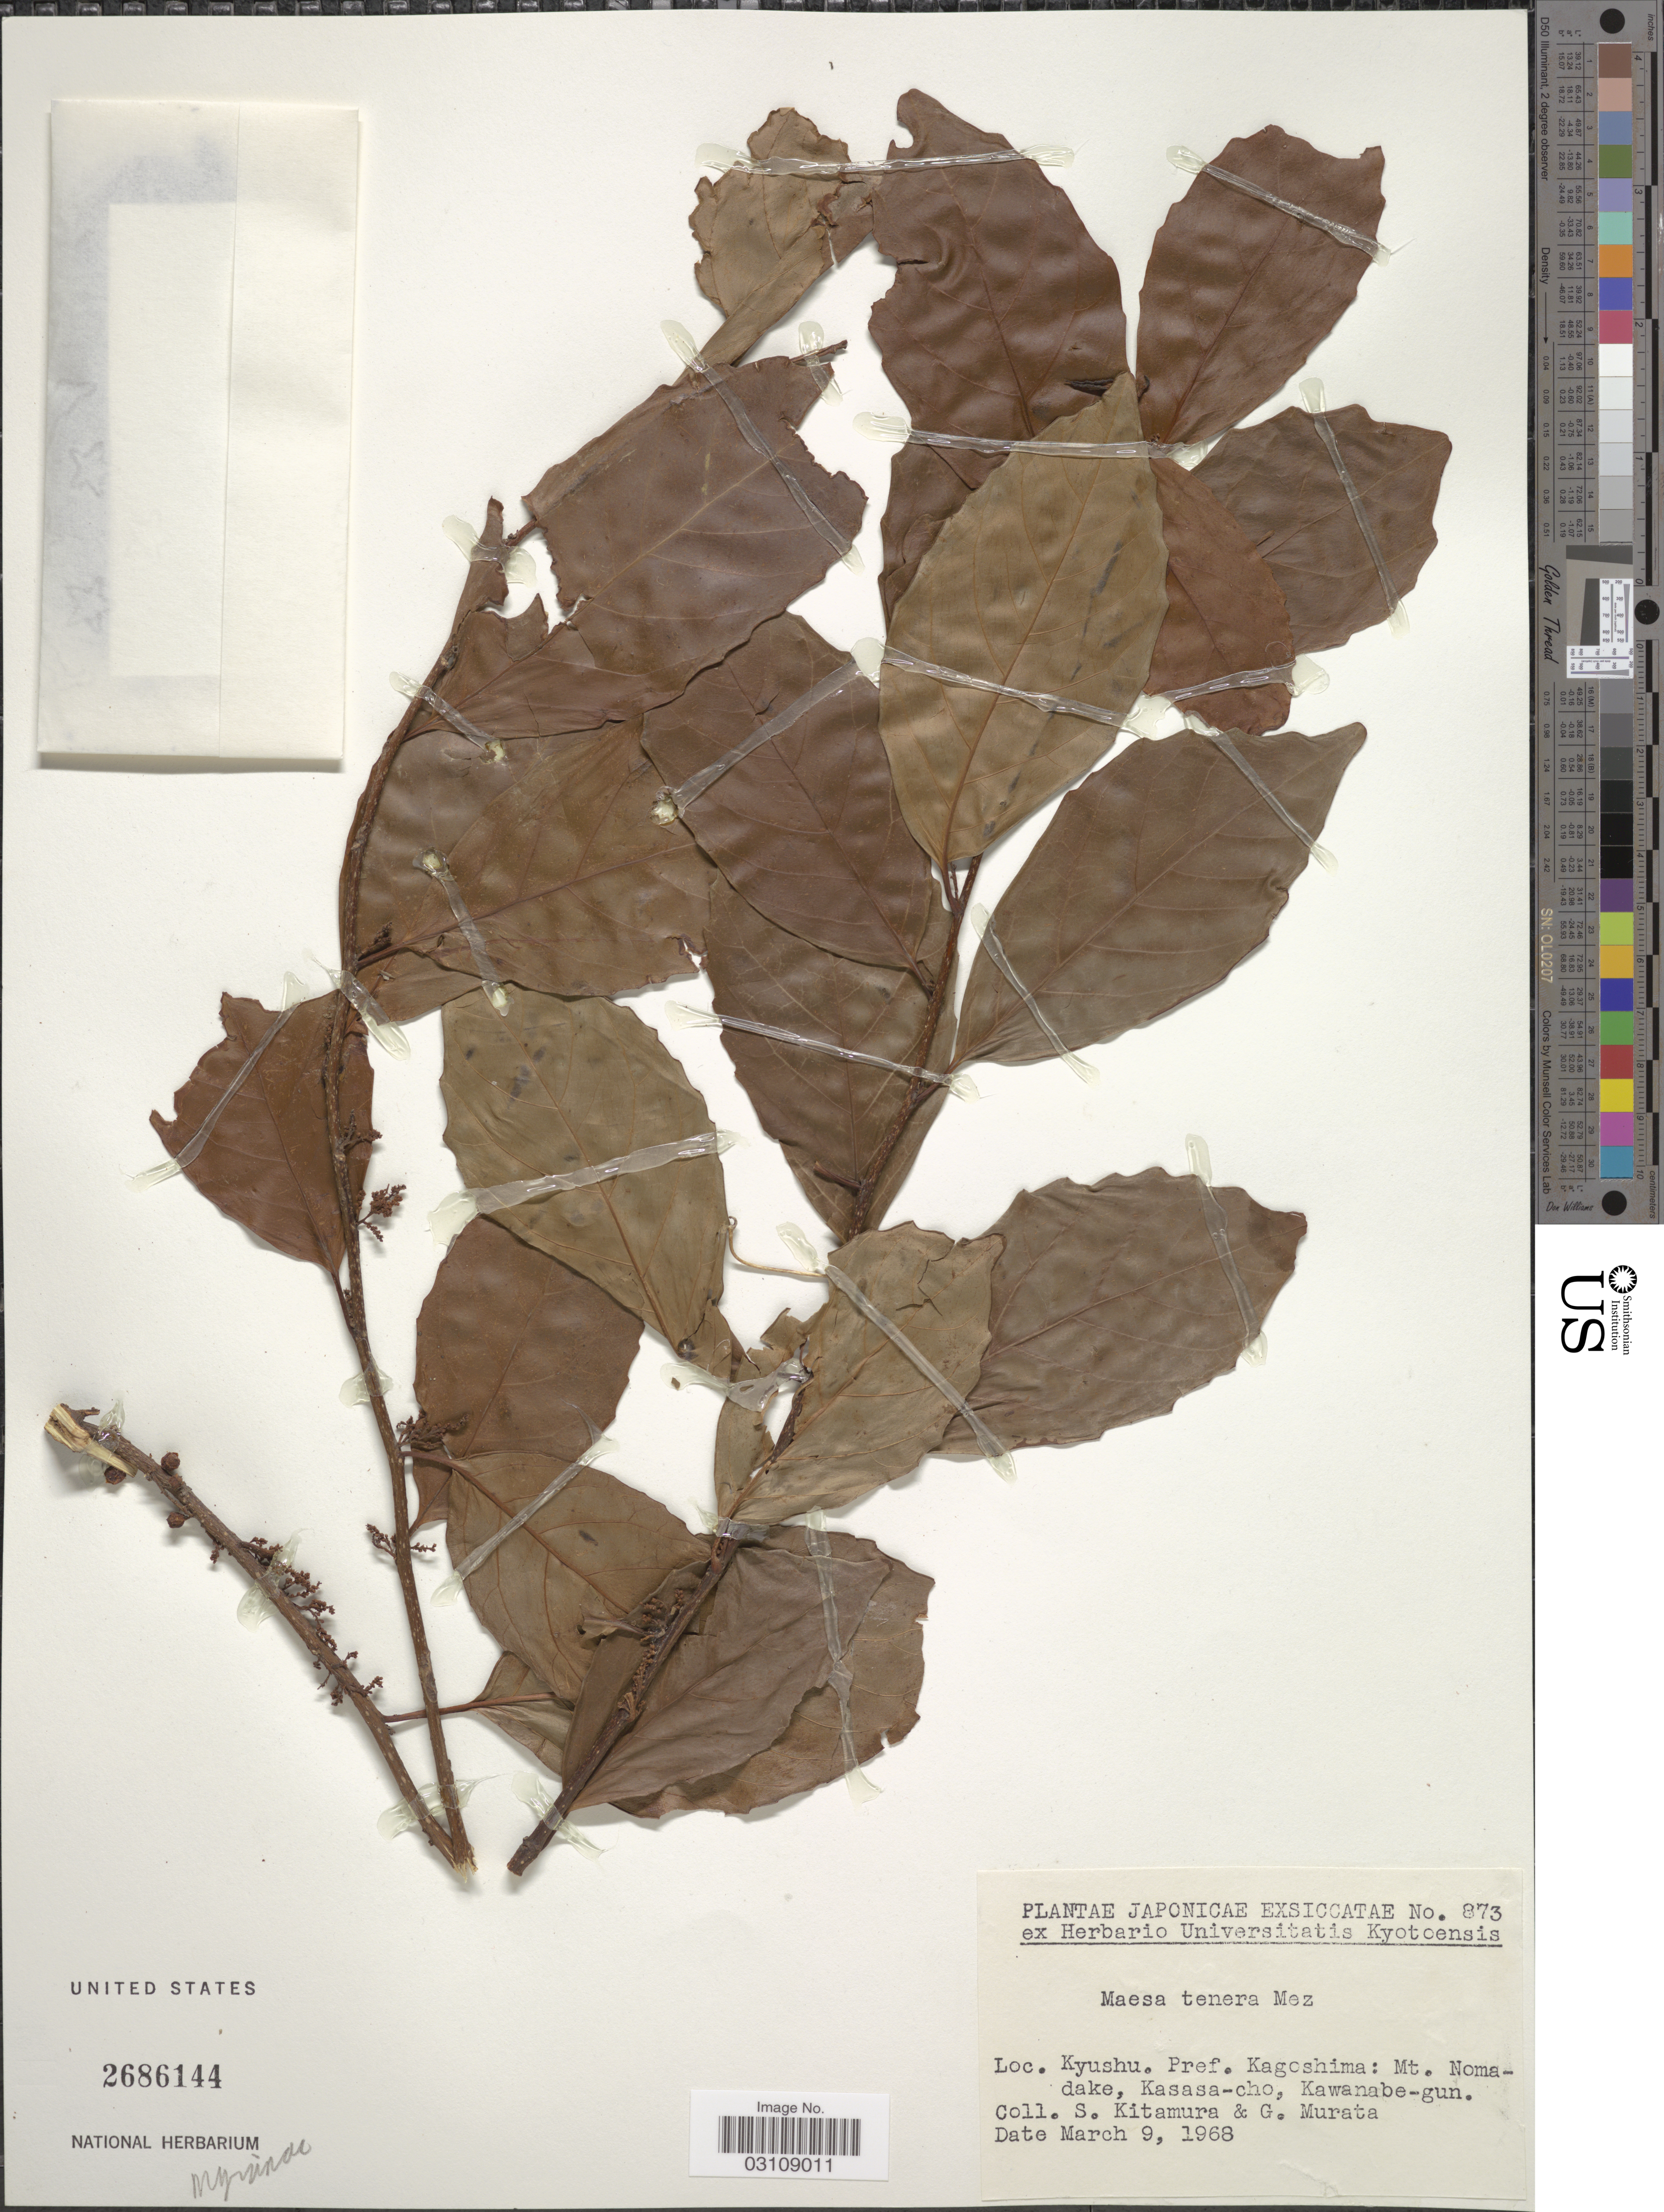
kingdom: Plantae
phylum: Tracheophyta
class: Magnoliopsida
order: Ericales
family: Primulaceae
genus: Maesa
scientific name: Maesa tenera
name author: Mez in Engl.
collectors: S. Kitamura & G. Murata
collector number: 873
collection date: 1968-03-09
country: Japan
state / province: Kagosima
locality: Kyushu. Pref. Kagoshima: Mt. Nomadake, Kasasa-cho, Kawanabe-gun.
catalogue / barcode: US 2686144